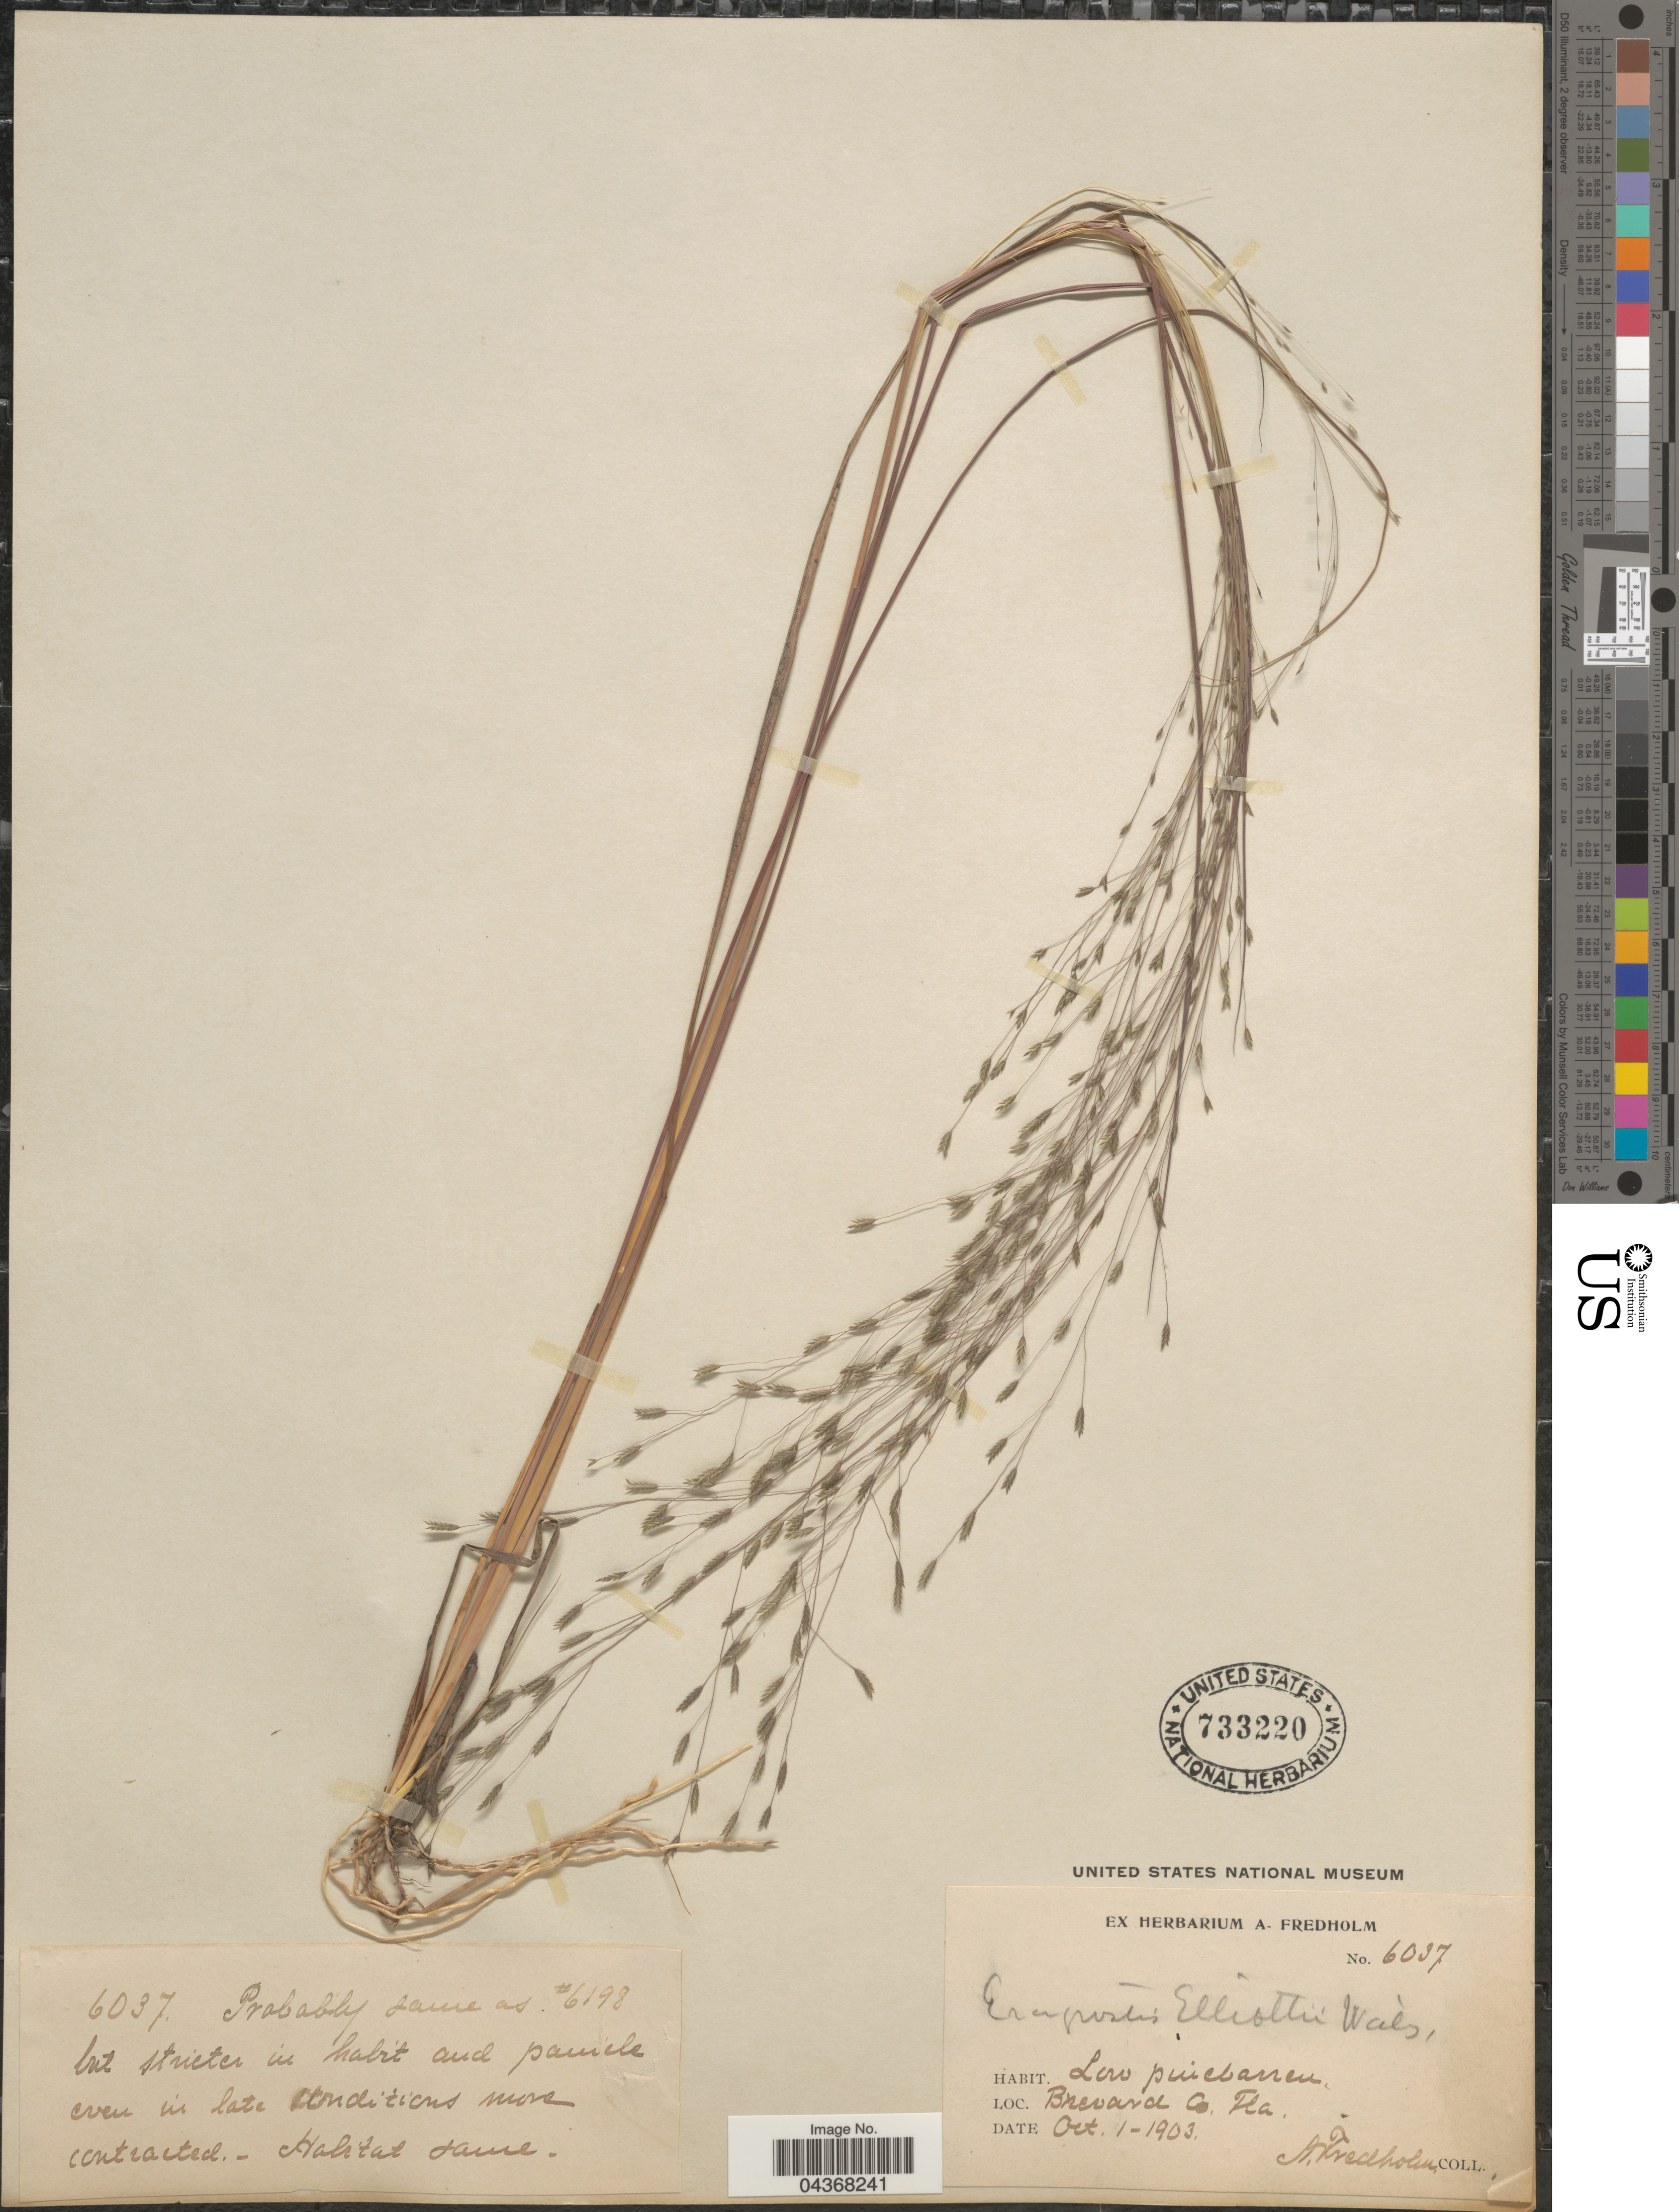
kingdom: Plantae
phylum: Tracheophyta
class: Liliopsida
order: Poales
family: Poaceae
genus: Eragrostis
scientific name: Eragrostis elliottii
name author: S. Watson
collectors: A. Fredholm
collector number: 6037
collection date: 1903-10-01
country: United States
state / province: Florida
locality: Brevard Co.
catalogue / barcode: US 733220